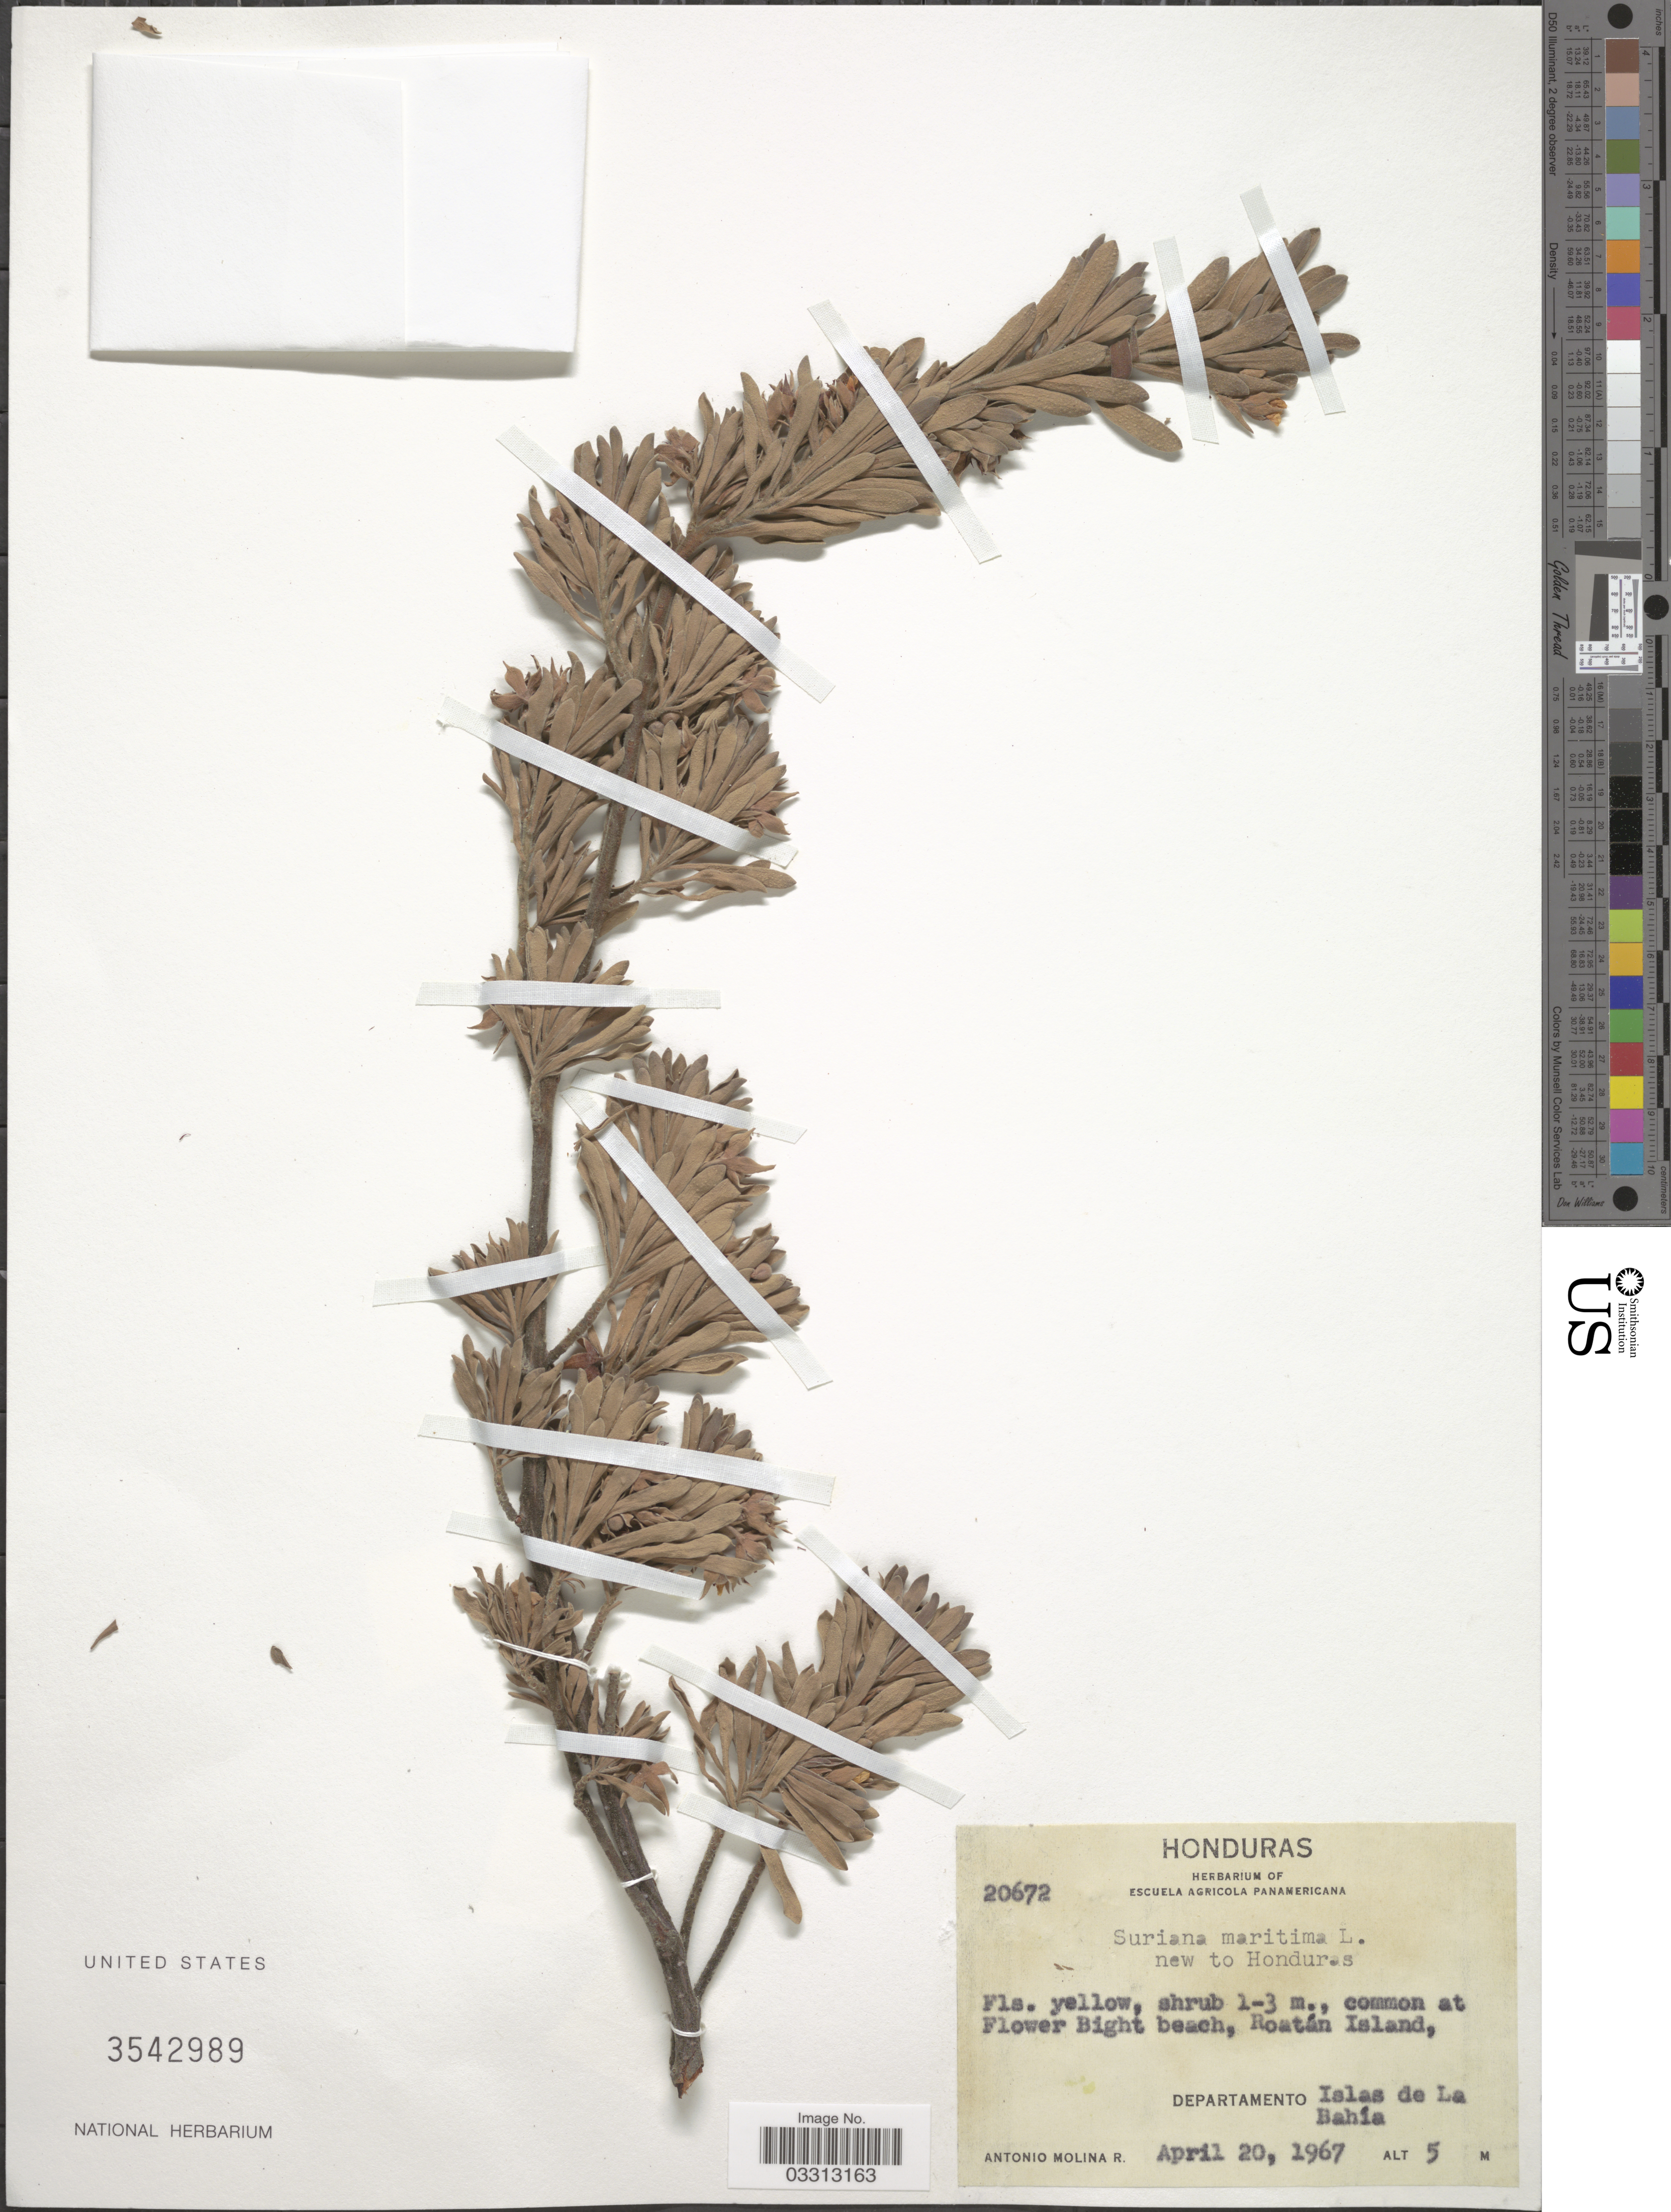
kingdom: Plantae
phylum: Tracheophyta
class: Magnoliopsida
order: Fabales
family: Surianaceae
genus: Suriana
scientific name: Suriana maritima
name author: L.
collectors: A. Molina R.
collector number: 20672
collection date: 1967-04-20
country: Honduras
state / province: Islas de la Bahía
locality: Flower Bight beach, Roatán Island, Departamento Islas de la Bahía.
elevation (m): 5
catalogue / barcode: US 3542989